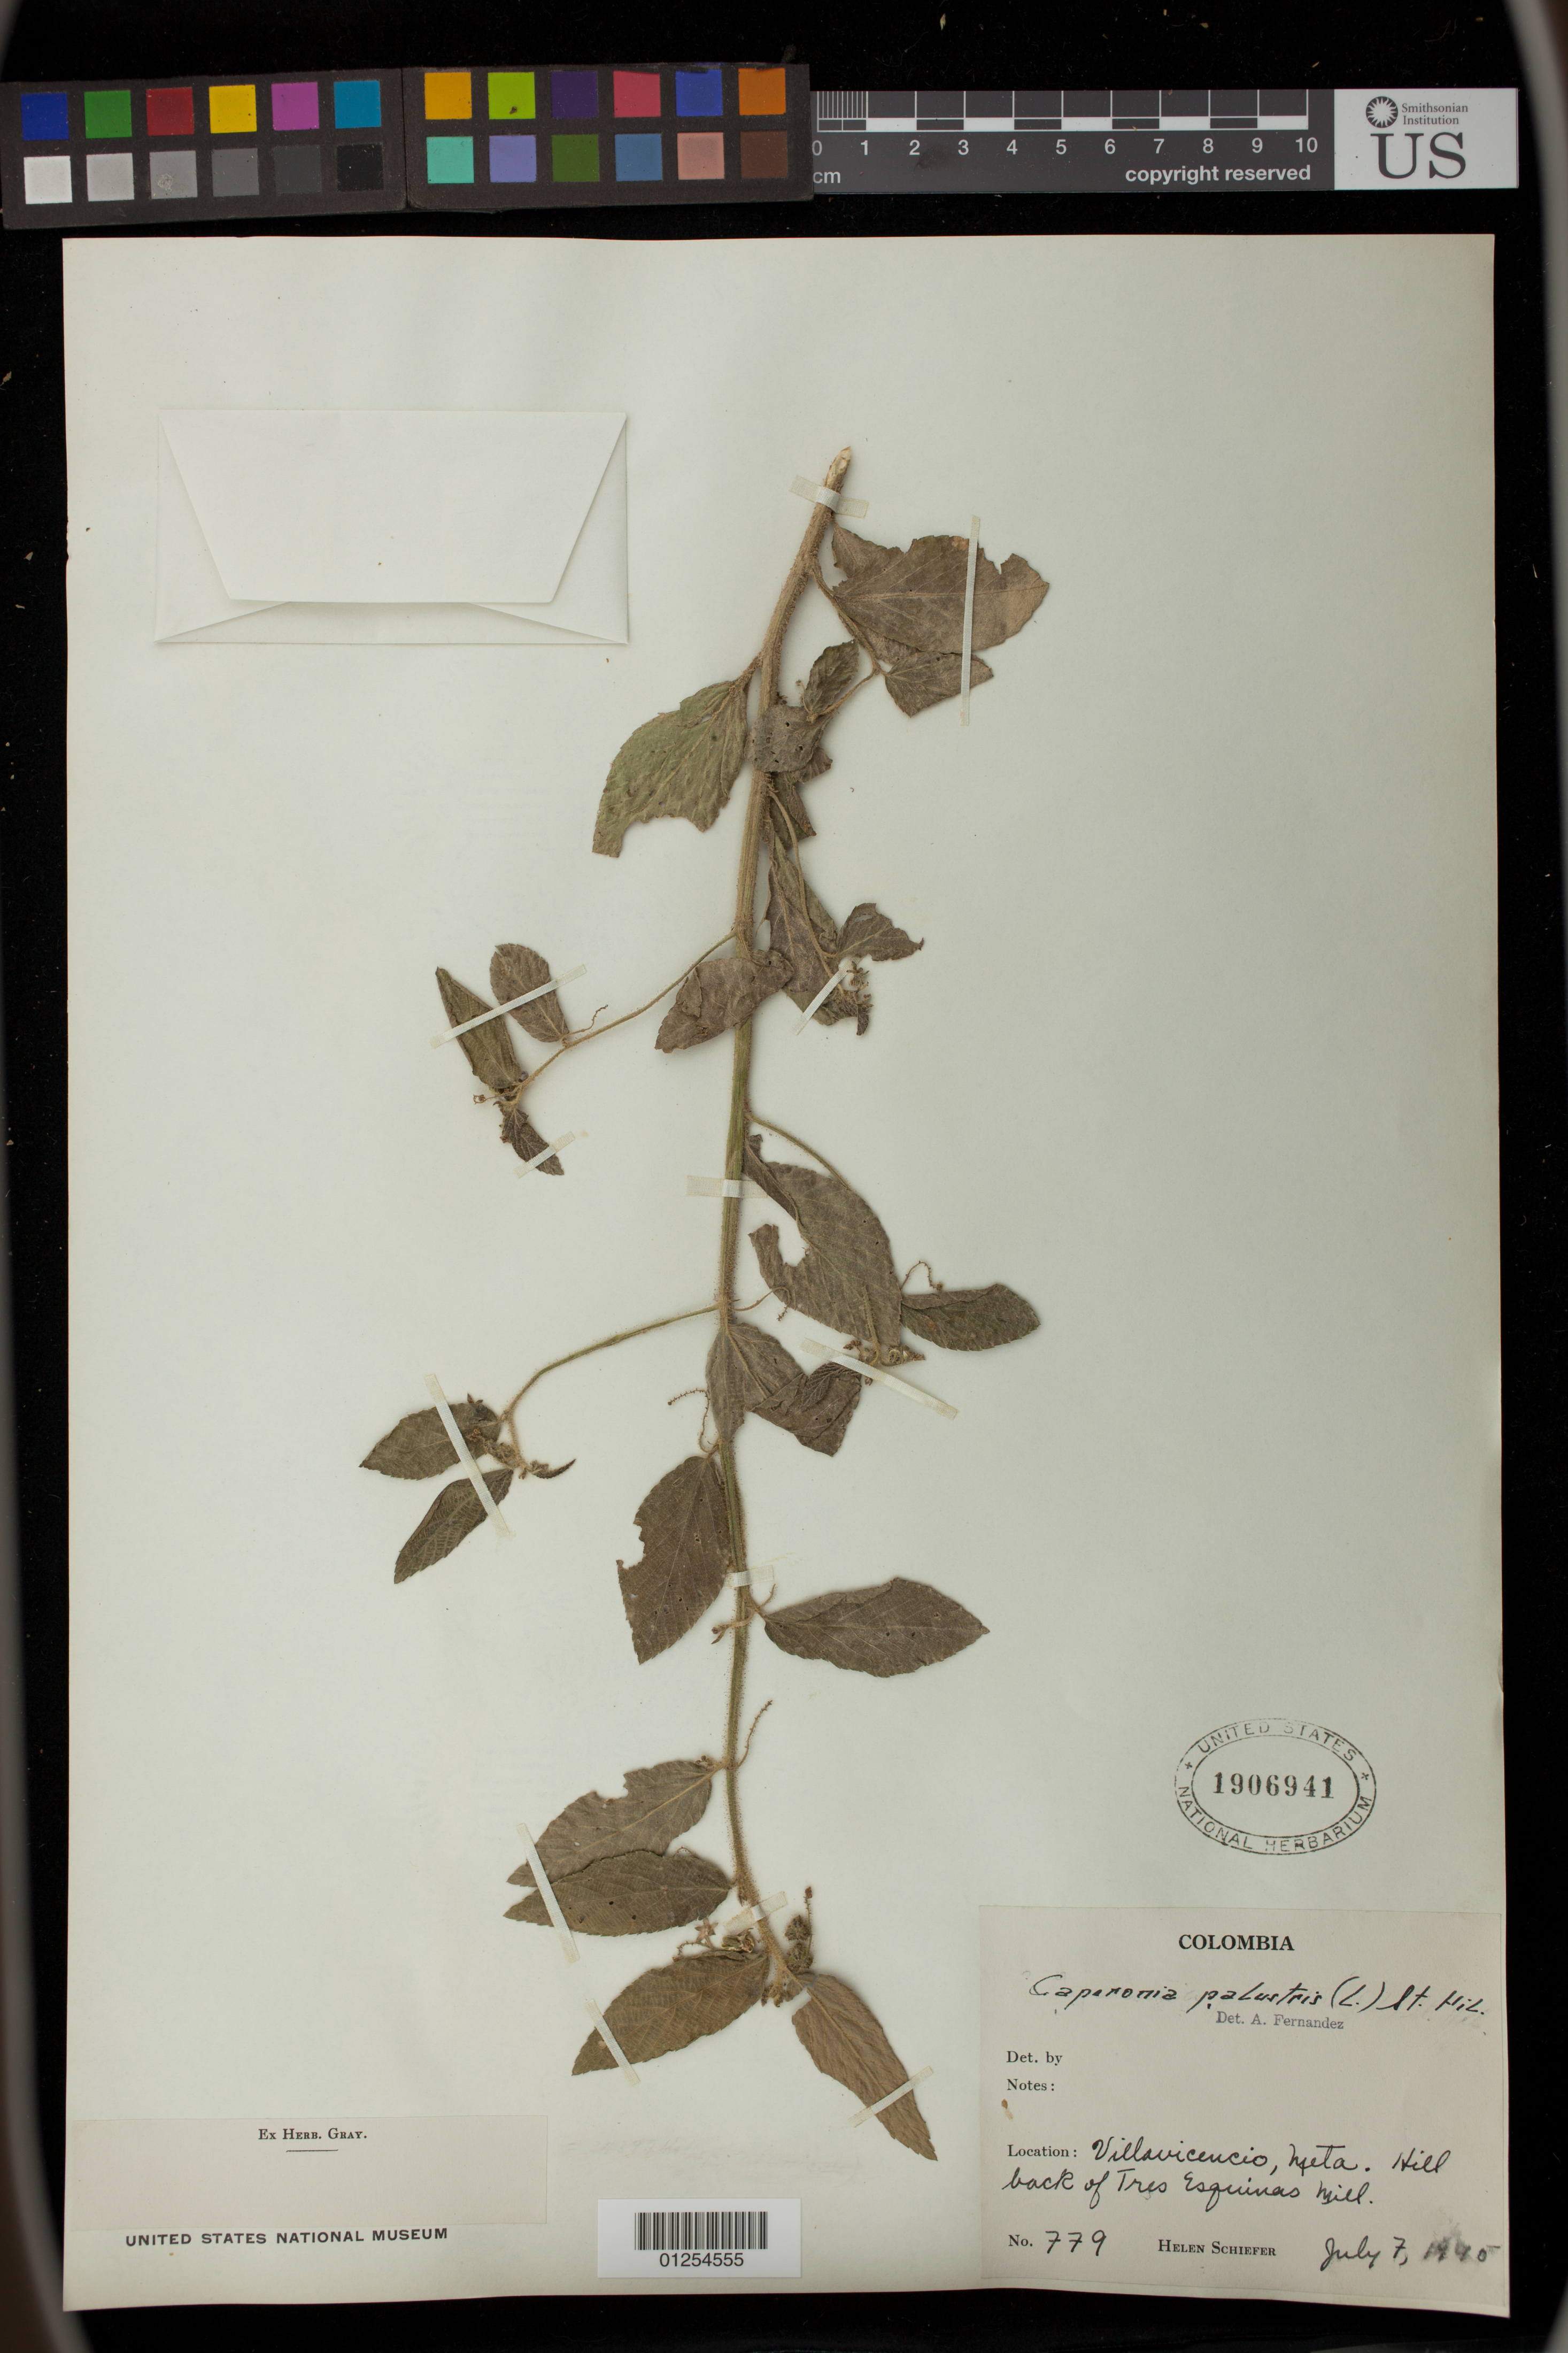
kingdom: Plantae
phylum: Tracheophyta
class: Magnoliopsida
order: Malpighiales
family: Euphorbiaceae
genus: Caperonia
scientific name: Caperonia neglecta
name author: G.L. Webster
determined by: Külkamp, Josimar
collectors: H. Schiefer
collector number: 779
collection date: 1945-07-07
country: Colombia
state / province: Meta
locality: Villavicencio. Hill back of Tres Esquinas mill.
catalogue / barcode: US 1906941